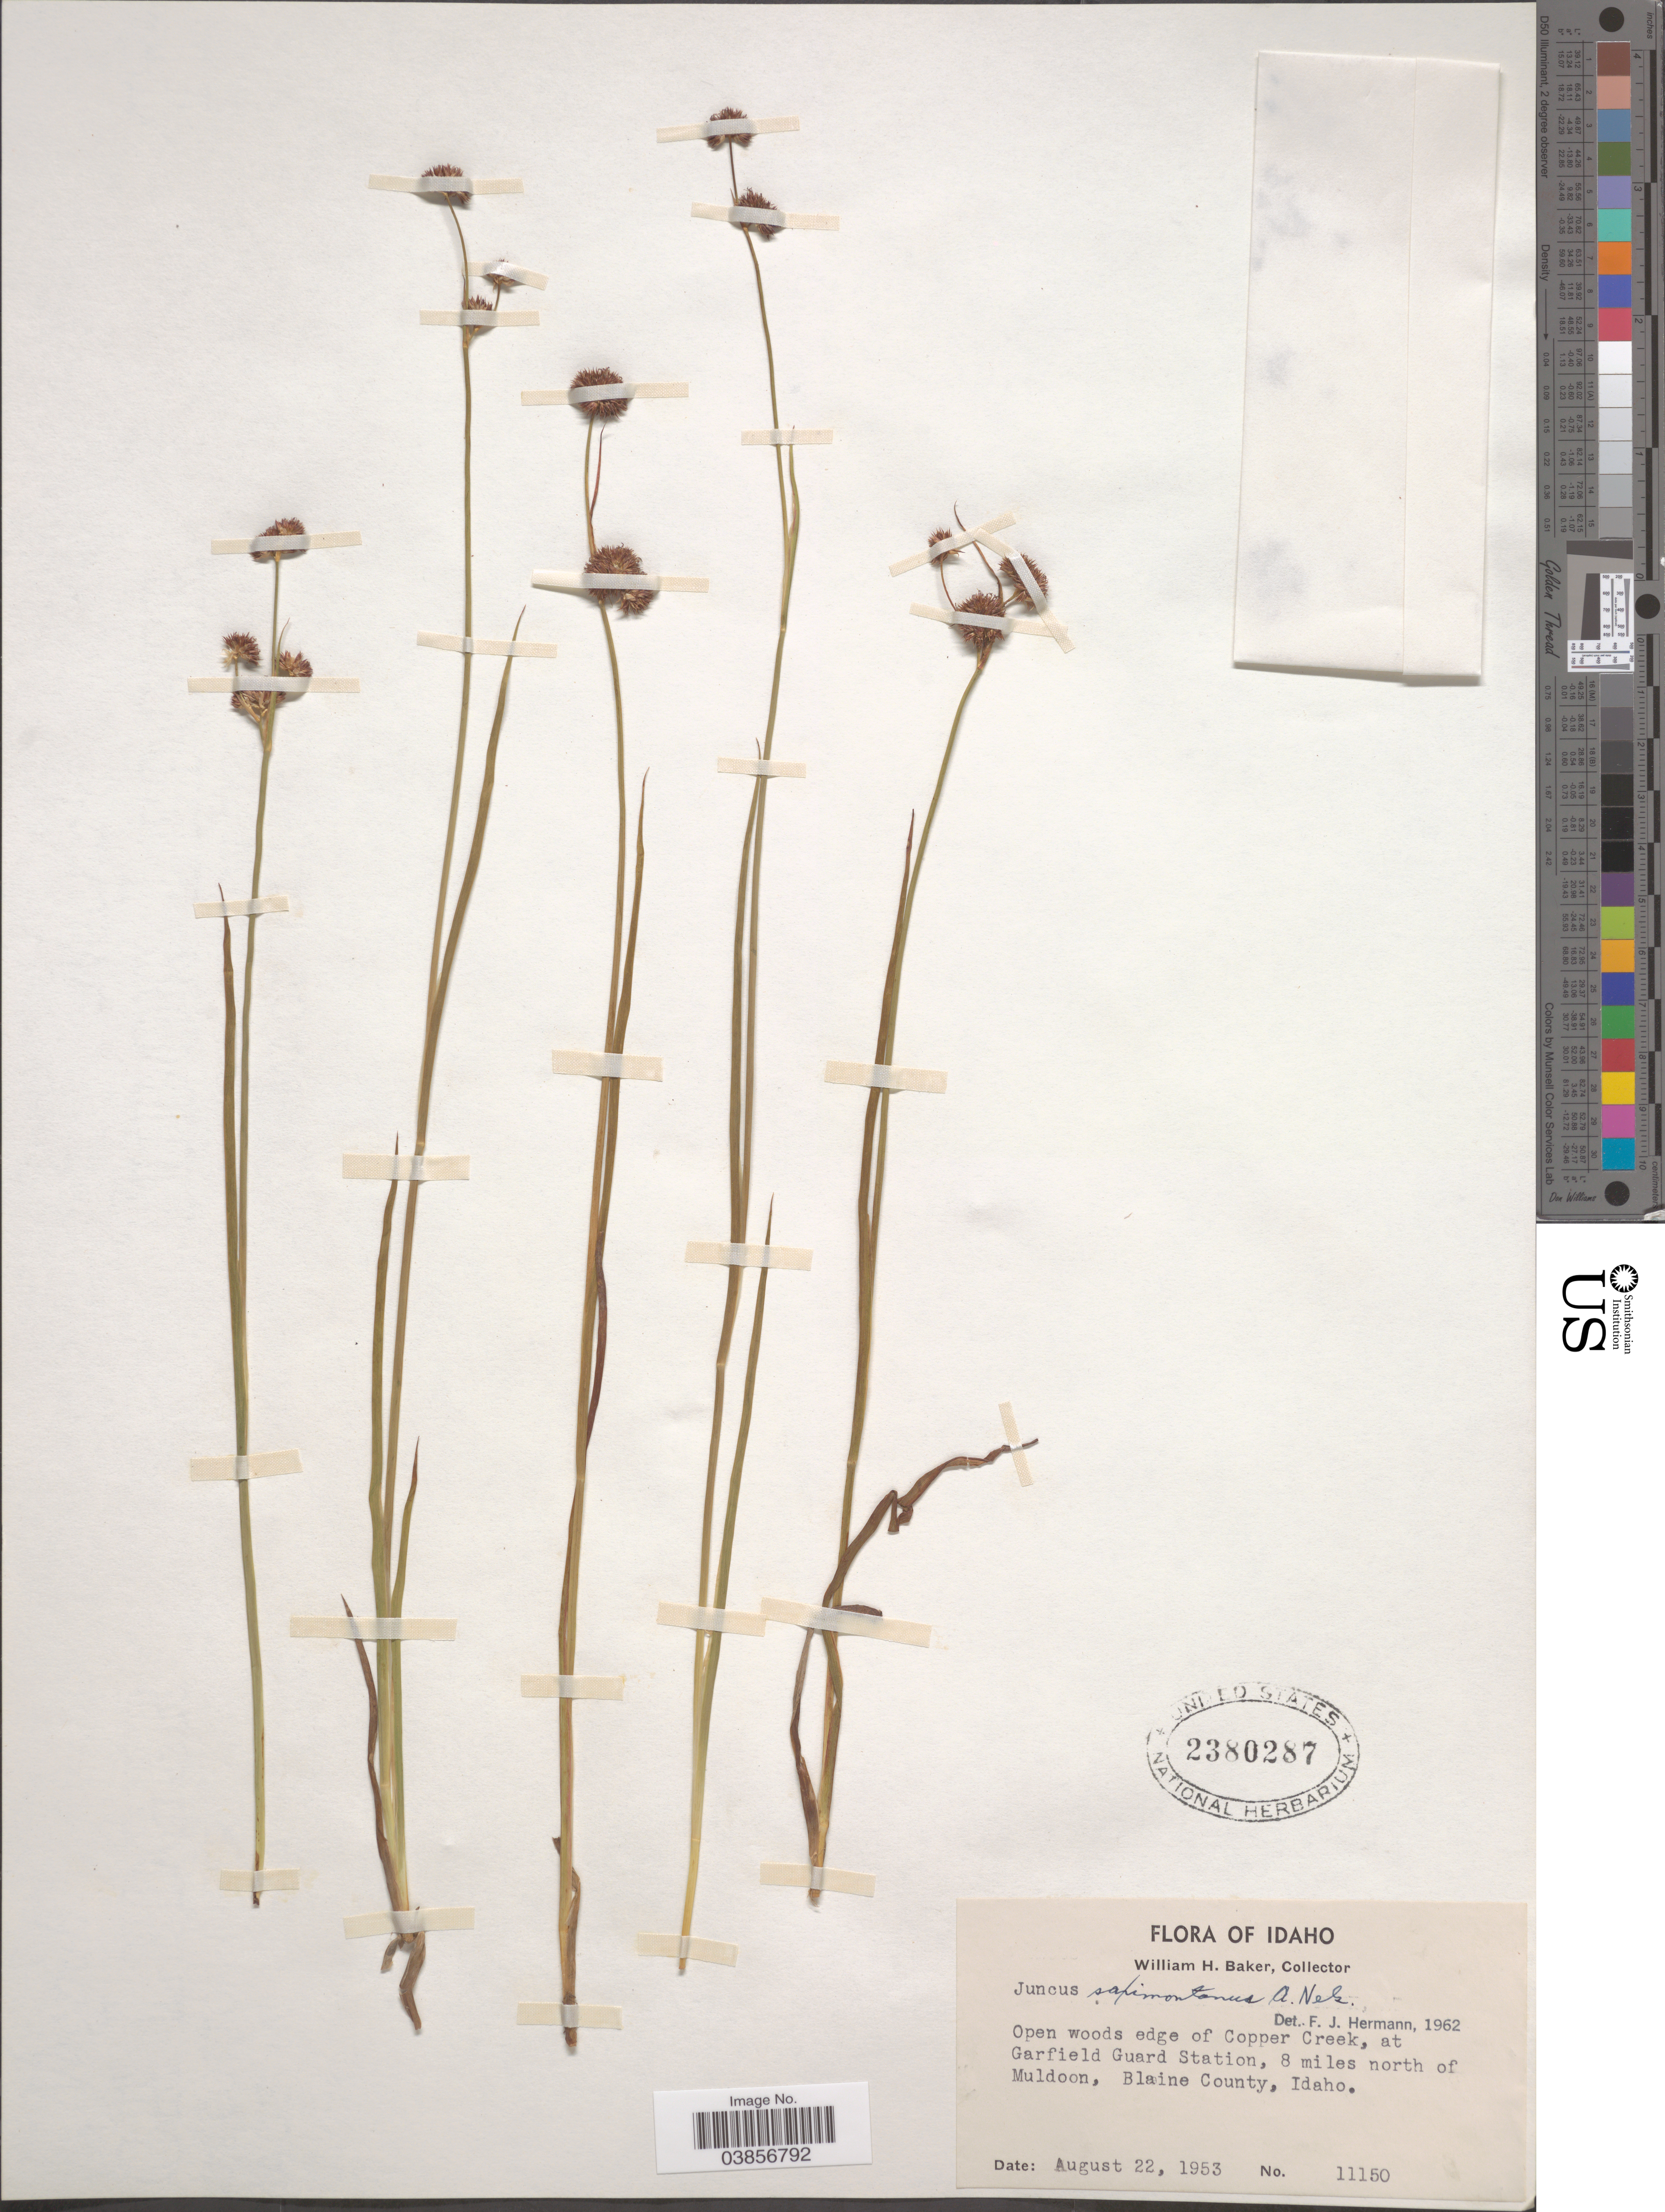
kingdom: Plantae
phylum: Tracheophyta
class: Liliopsida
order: Poales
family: Juncaceae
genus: Juncus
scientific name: Juncus saximontanus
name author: A. Nelson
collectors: W. H. Baker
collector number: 11150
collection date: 1953-08-22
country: United States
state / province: Idaho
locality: Edge of Copper Creek, at Garfield Guard Station, 8 miles north of Muldoon, Blaine County.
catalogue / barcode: US 2380287